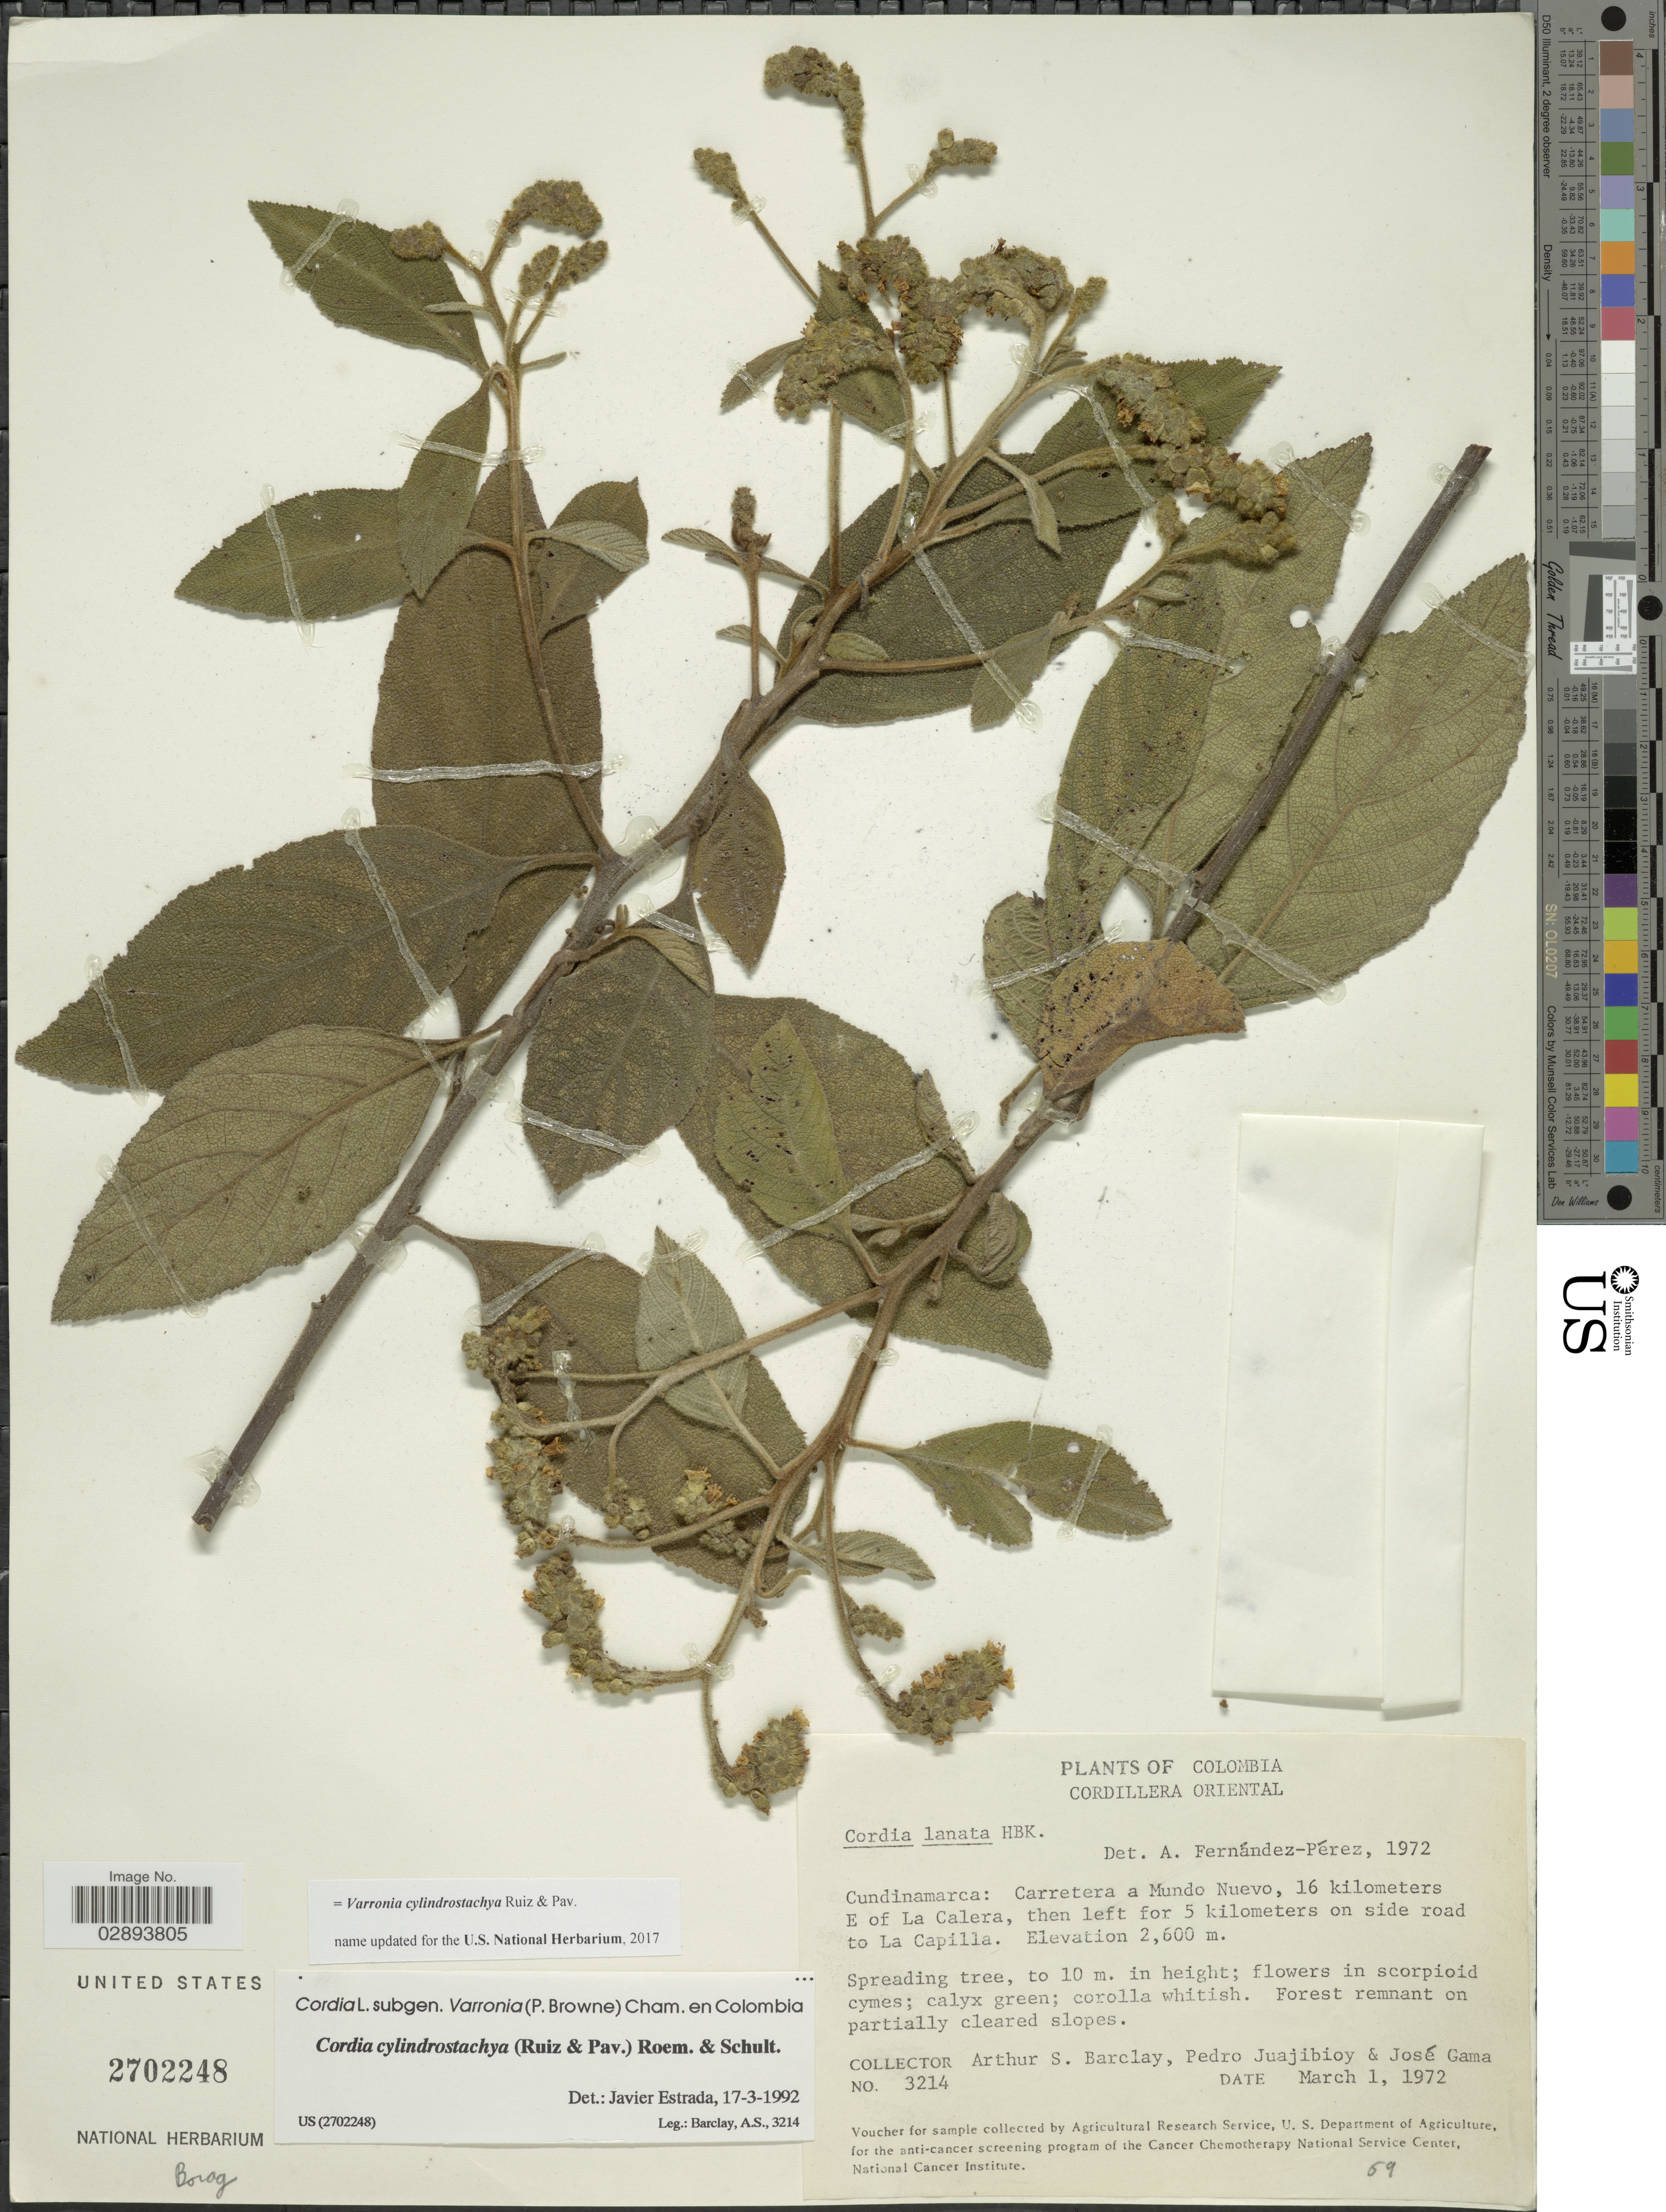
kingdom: Plantae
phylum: Tracheophyta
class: Magnoliopsida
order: Boraginales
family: Cordiaceae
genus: Varronia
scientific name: Varronia cylindrostachya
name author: Ruiz & Pav.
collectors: A. S. Barclay, P. Juajibioy & J. Gama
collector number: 3214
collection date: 1972-03-01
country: Colombia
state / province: Cundinamarca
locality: Cordillera Oriental, Carretera a Mundo Nuevo, 16 kilometers E of La Calera, then left for 5 kilometers on side road to La Capilla.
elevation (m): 2600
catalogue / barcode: US 2702248